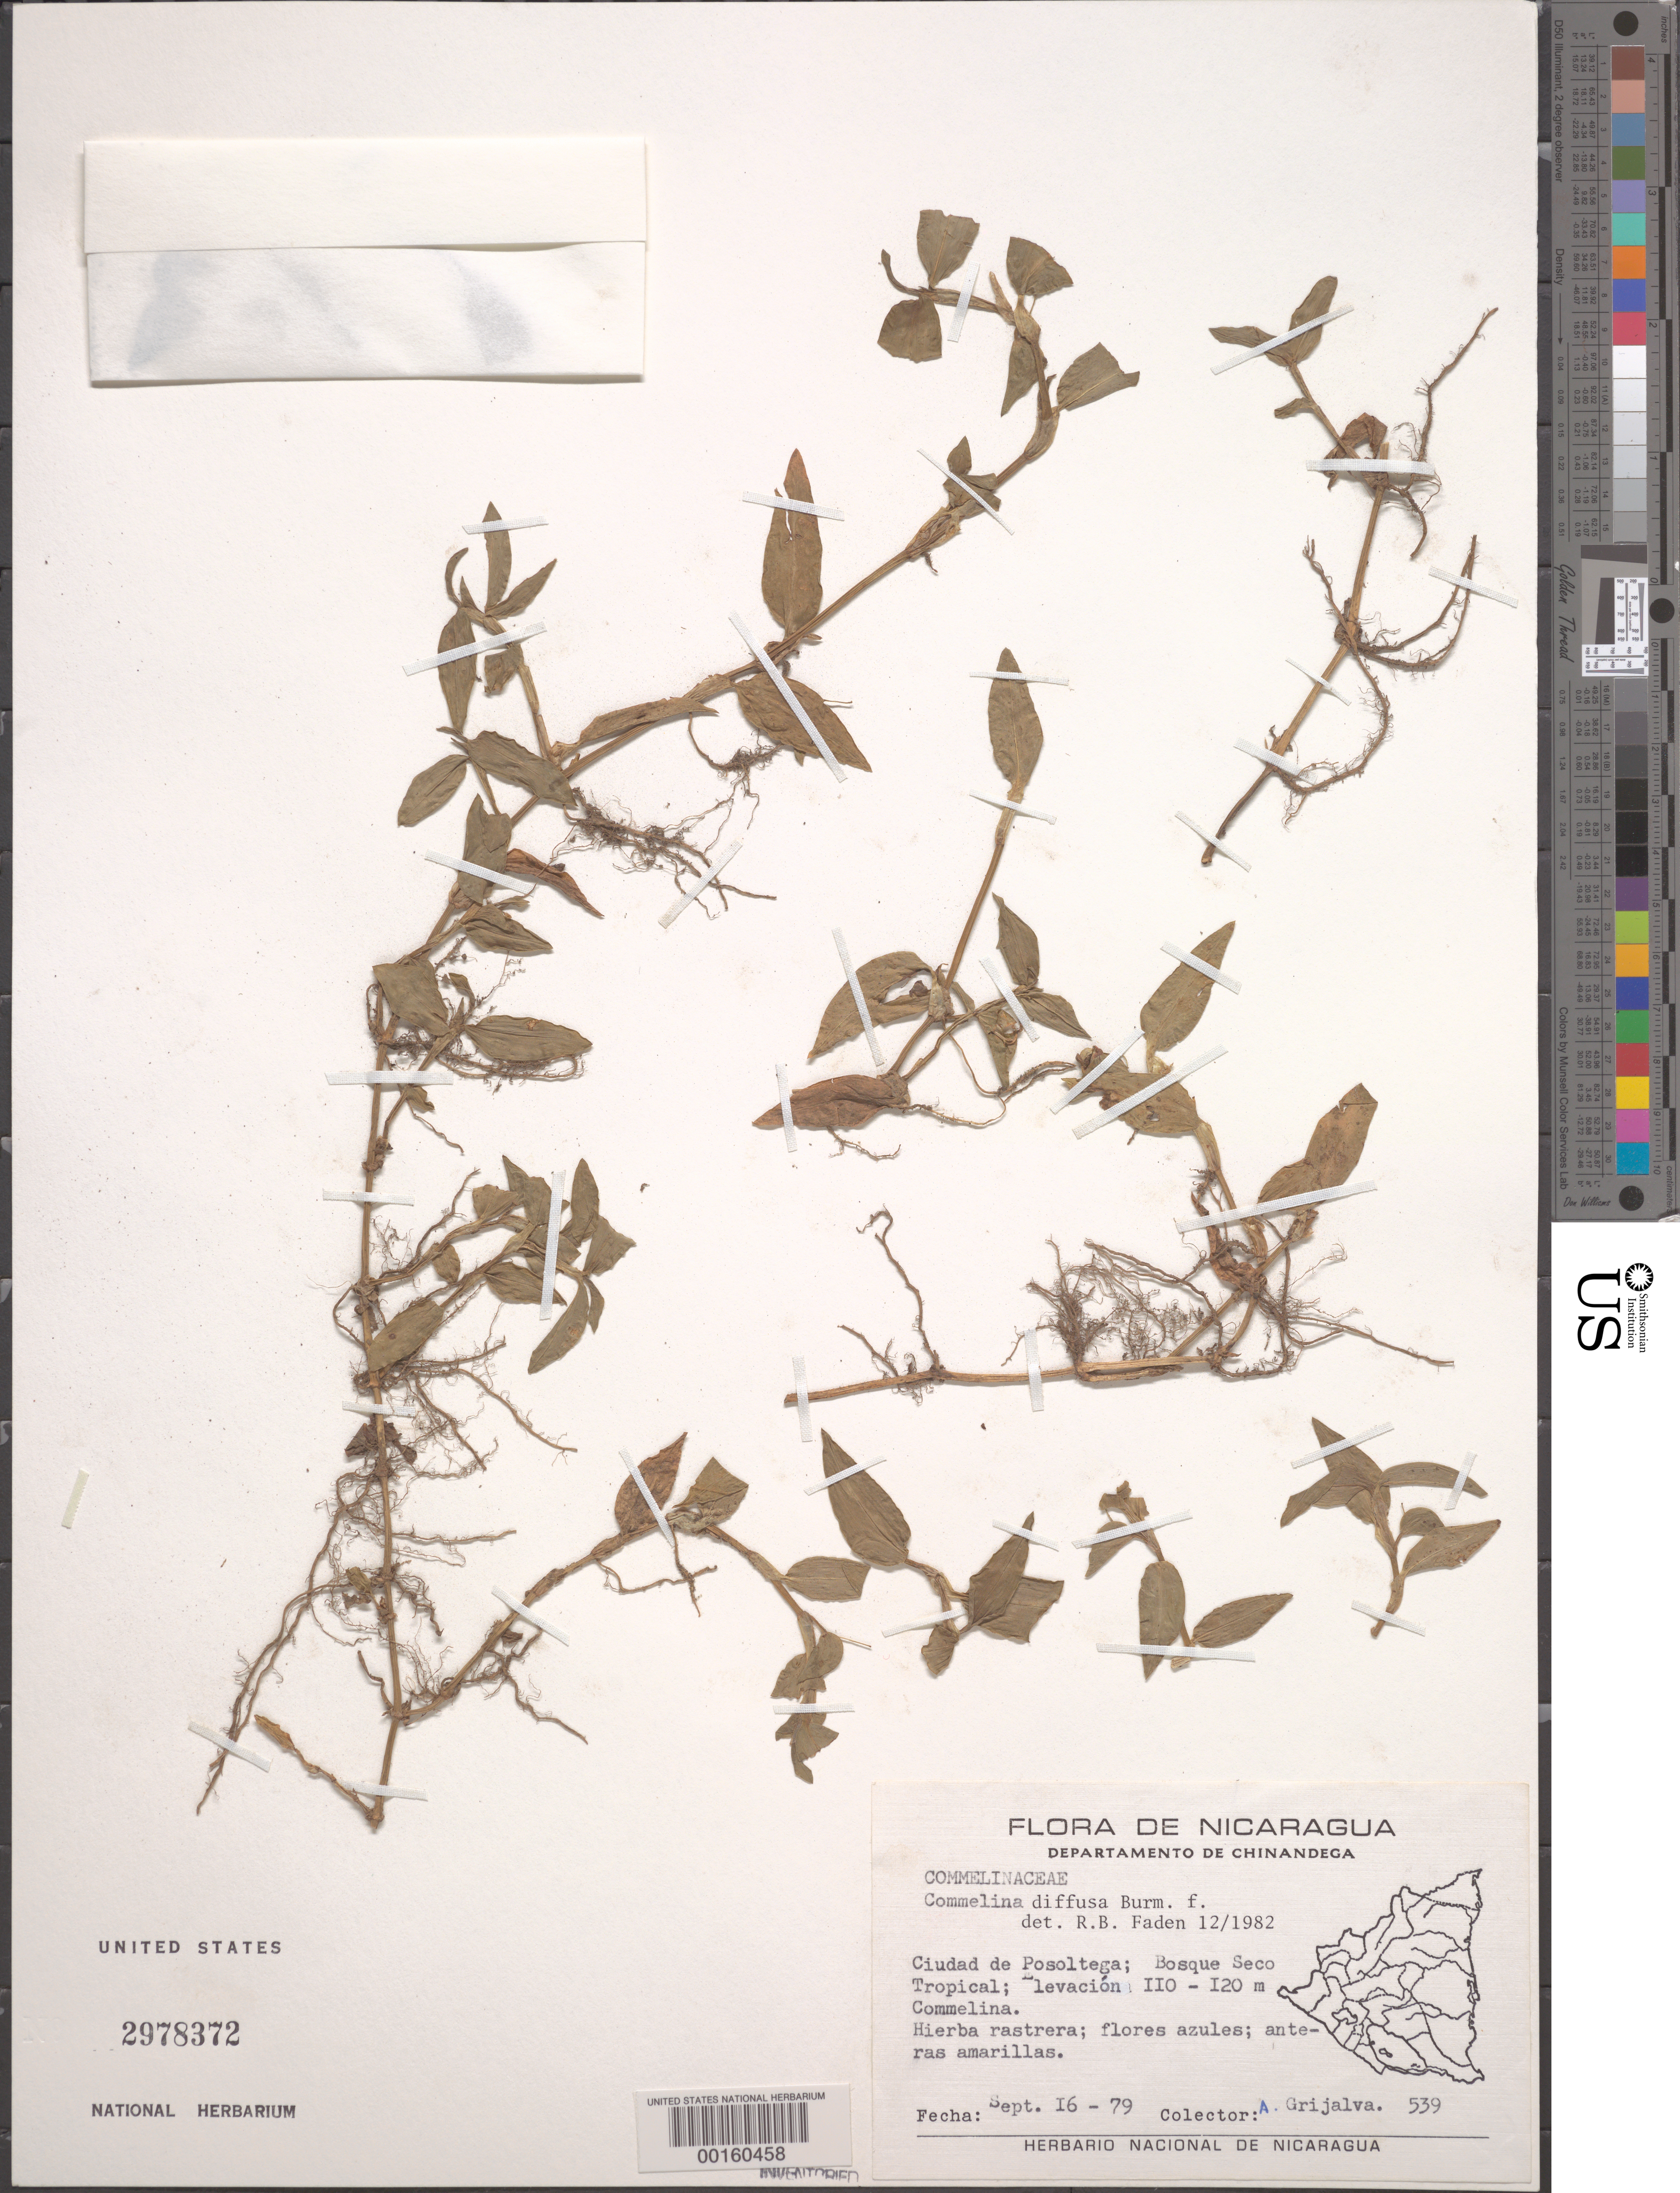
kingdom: Plantae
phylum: Tracheophyta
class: Liliopsida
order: Commelinales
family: Commelinaceae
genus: Commelina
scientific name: Commelina diffusa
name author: Burm. f.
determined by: Faden, Robert B., (US), Smithsonian Institution - National Museum of Natural History (UNITED STATES)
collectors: A. Grijalva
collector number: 539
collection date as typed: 16 Sep 1979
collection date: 1979-09-16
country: Nicaragua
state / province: Chinandega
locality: Ciudad de posoltega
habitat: Secondary tropical forest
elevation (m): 110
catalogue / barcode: US 2978372